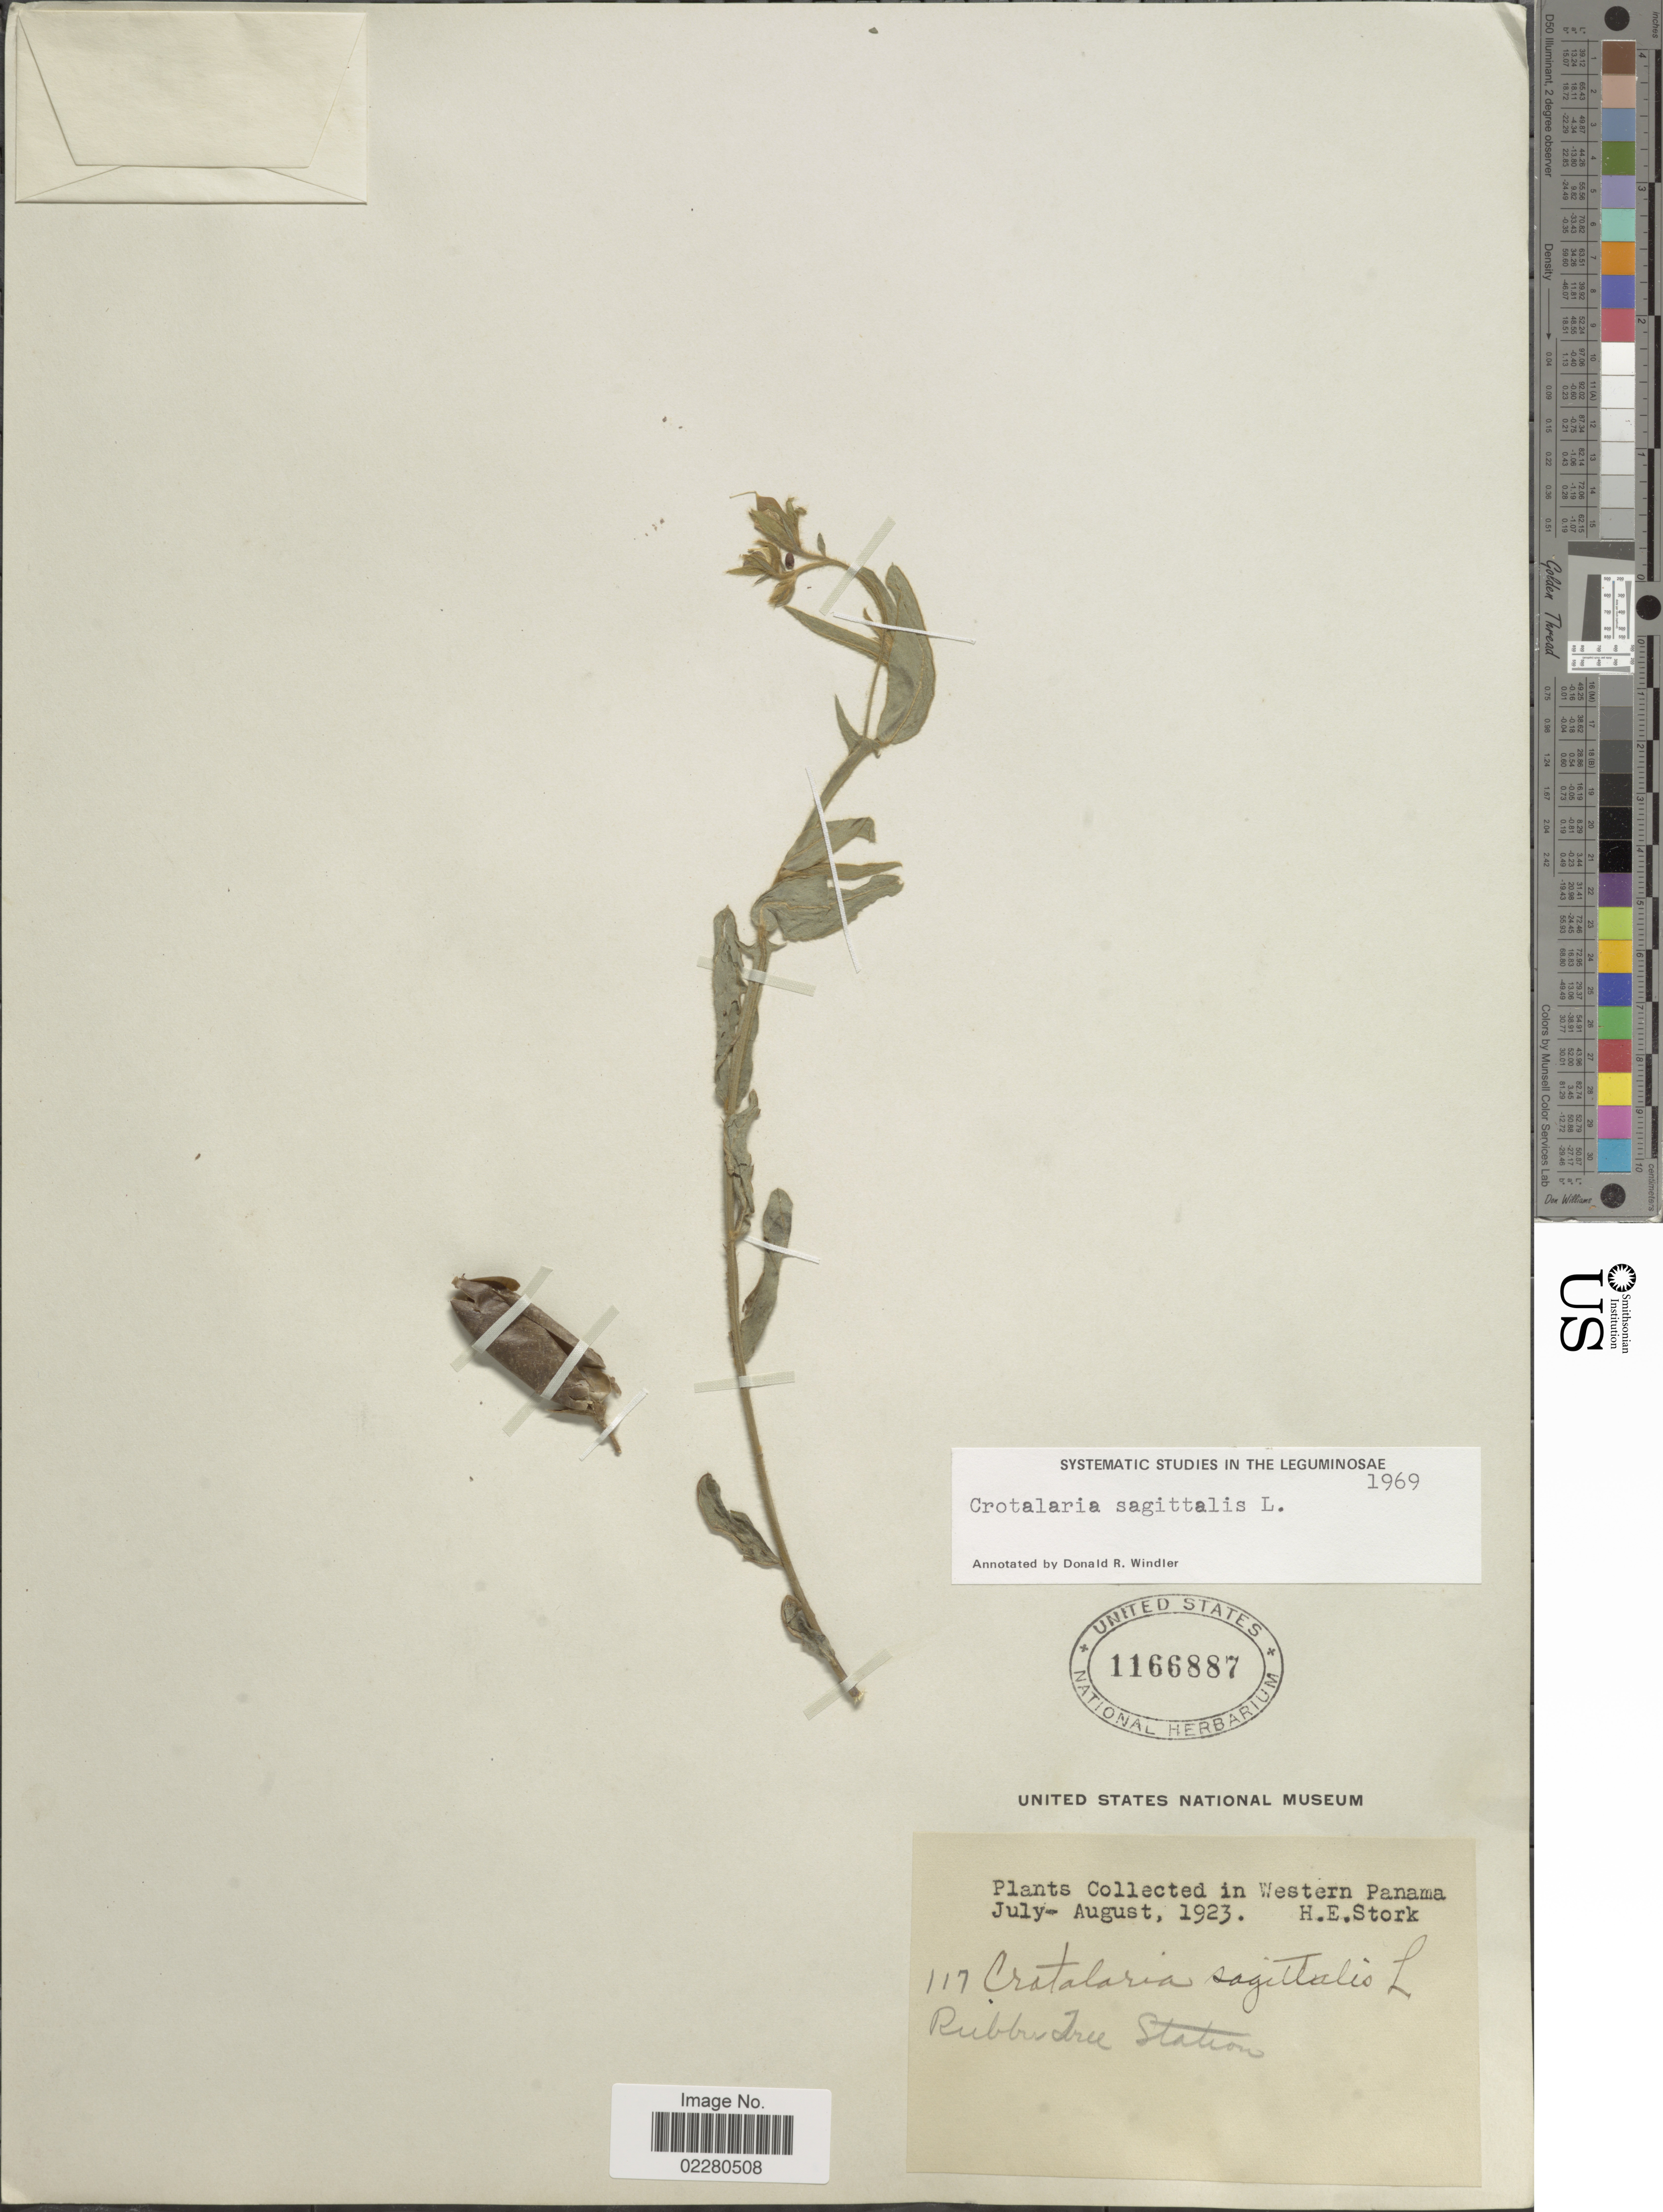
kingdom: Plantae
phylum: Tracheophyta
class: Magnoliopsida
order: Fabales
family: Fabaceae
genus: Crotalaria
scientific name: Crotalaria sagittalis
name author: L.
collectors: H. E. Stork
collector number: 117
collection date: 1923-07/1923-08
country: Panama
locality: Western Panama. Rubbu Tree Station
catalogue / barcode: US 1166887